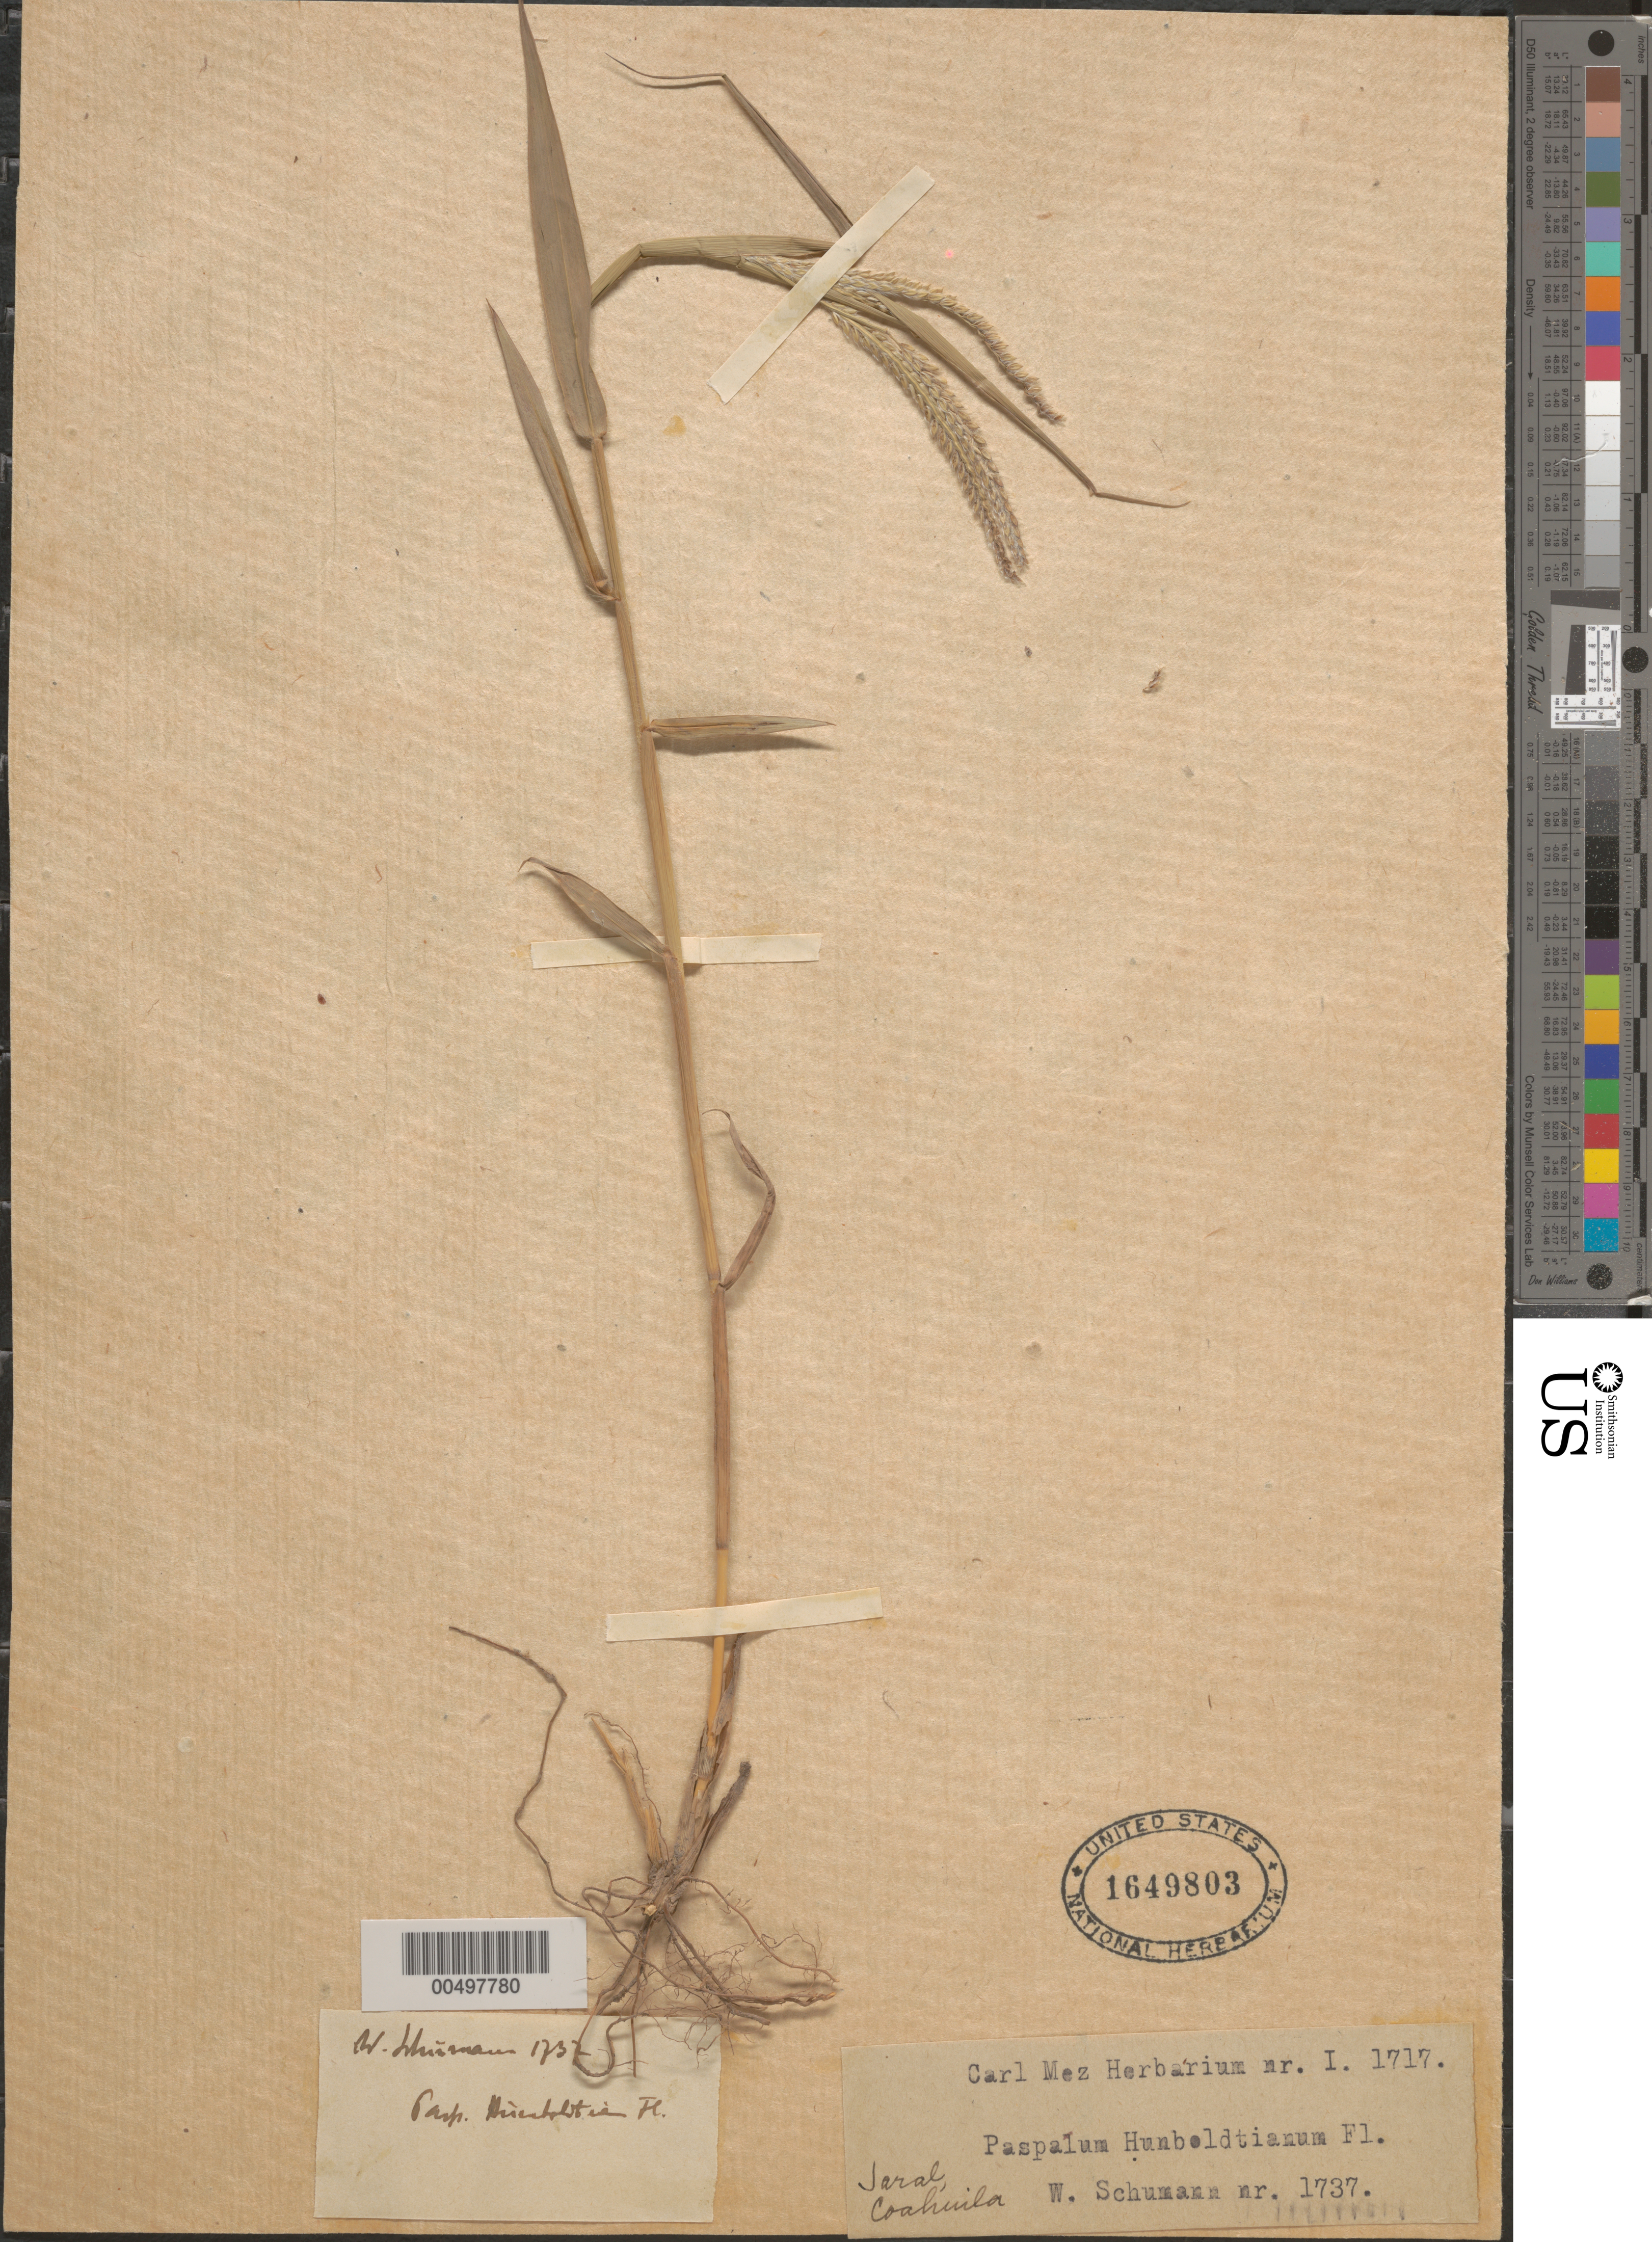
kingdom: Plantae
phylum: Tracheophyta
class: Liliopsida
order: Poales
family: Poaceae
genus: Paspalum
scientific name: Paspalum humboldtianum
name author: Flüggé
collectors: W. Schumann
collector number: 1737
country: Mexico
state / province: Coahuila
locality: Jaral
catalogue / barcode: US 1649803